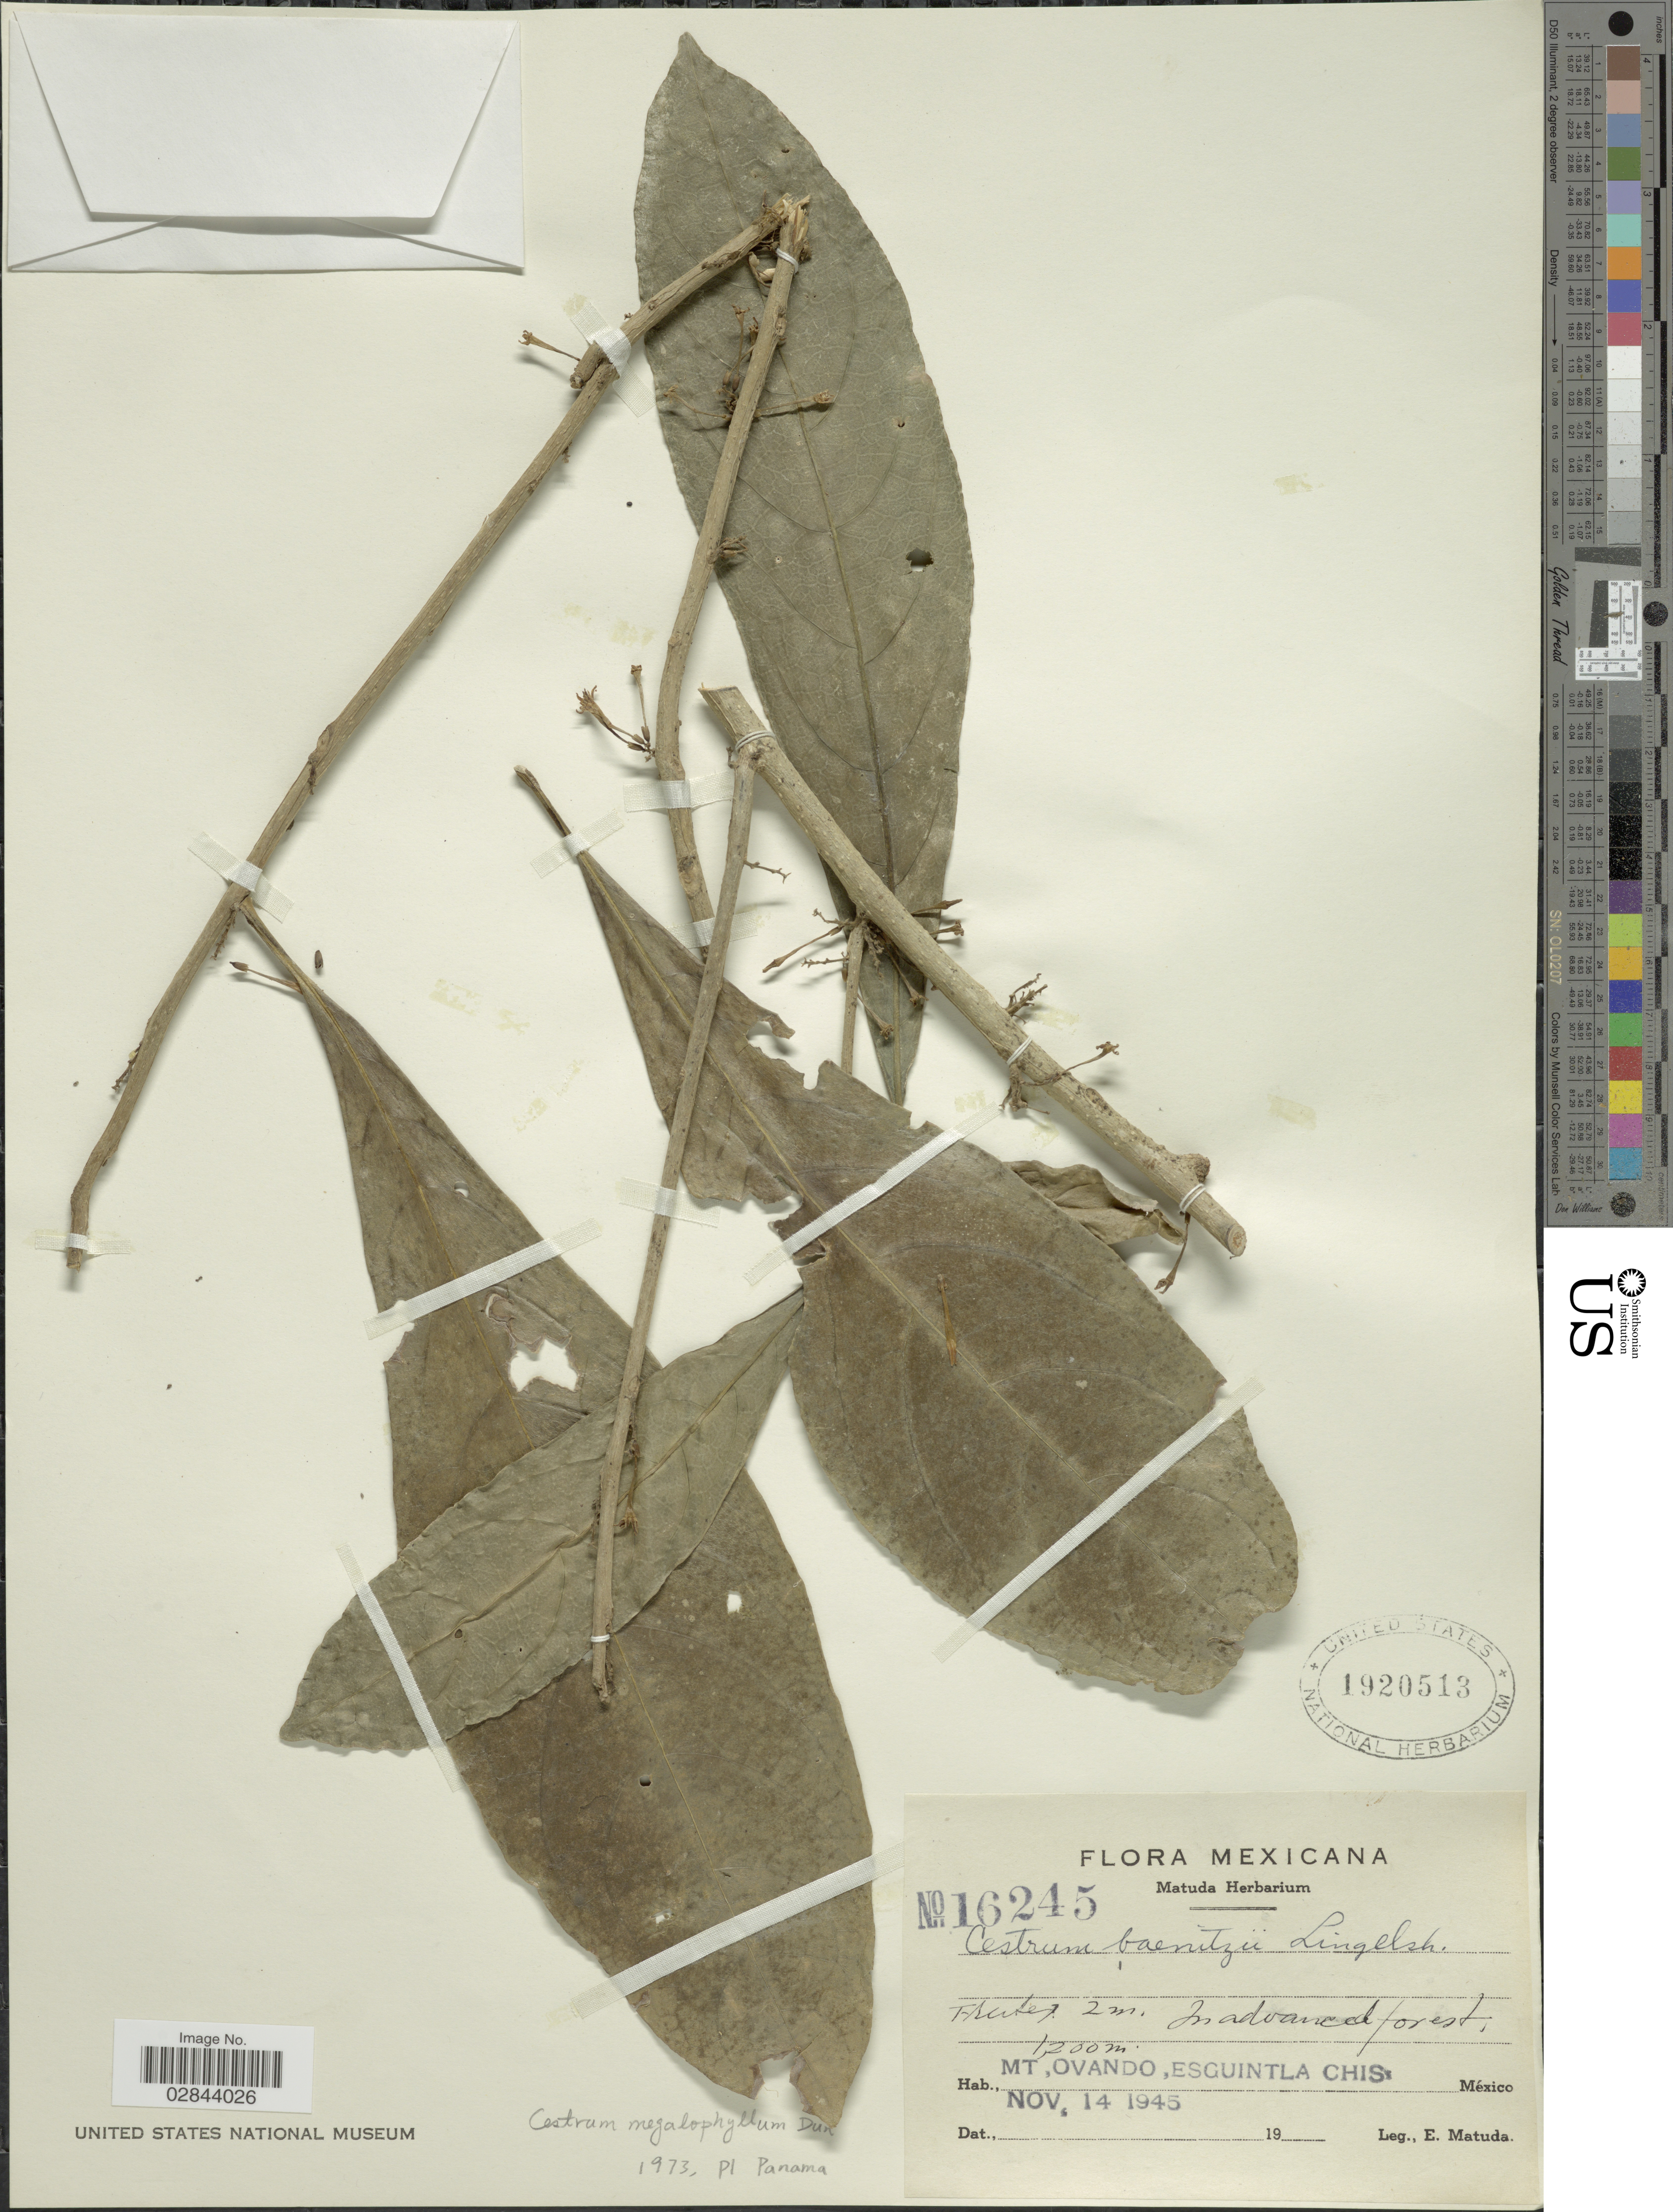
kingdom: Plantae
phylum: Tracheophyta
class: Magnoliopsida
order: Solanales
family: Solanaceae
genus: Cestrum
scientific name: Cestrum schlechtendahlii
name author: G. Don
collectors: E. Matuda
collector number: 16245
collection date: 1945-11-14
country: Mexico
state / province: Chiapas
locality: Mt. Ovando, Escuintla Chis.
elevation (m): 1200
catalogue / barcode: US 1920513